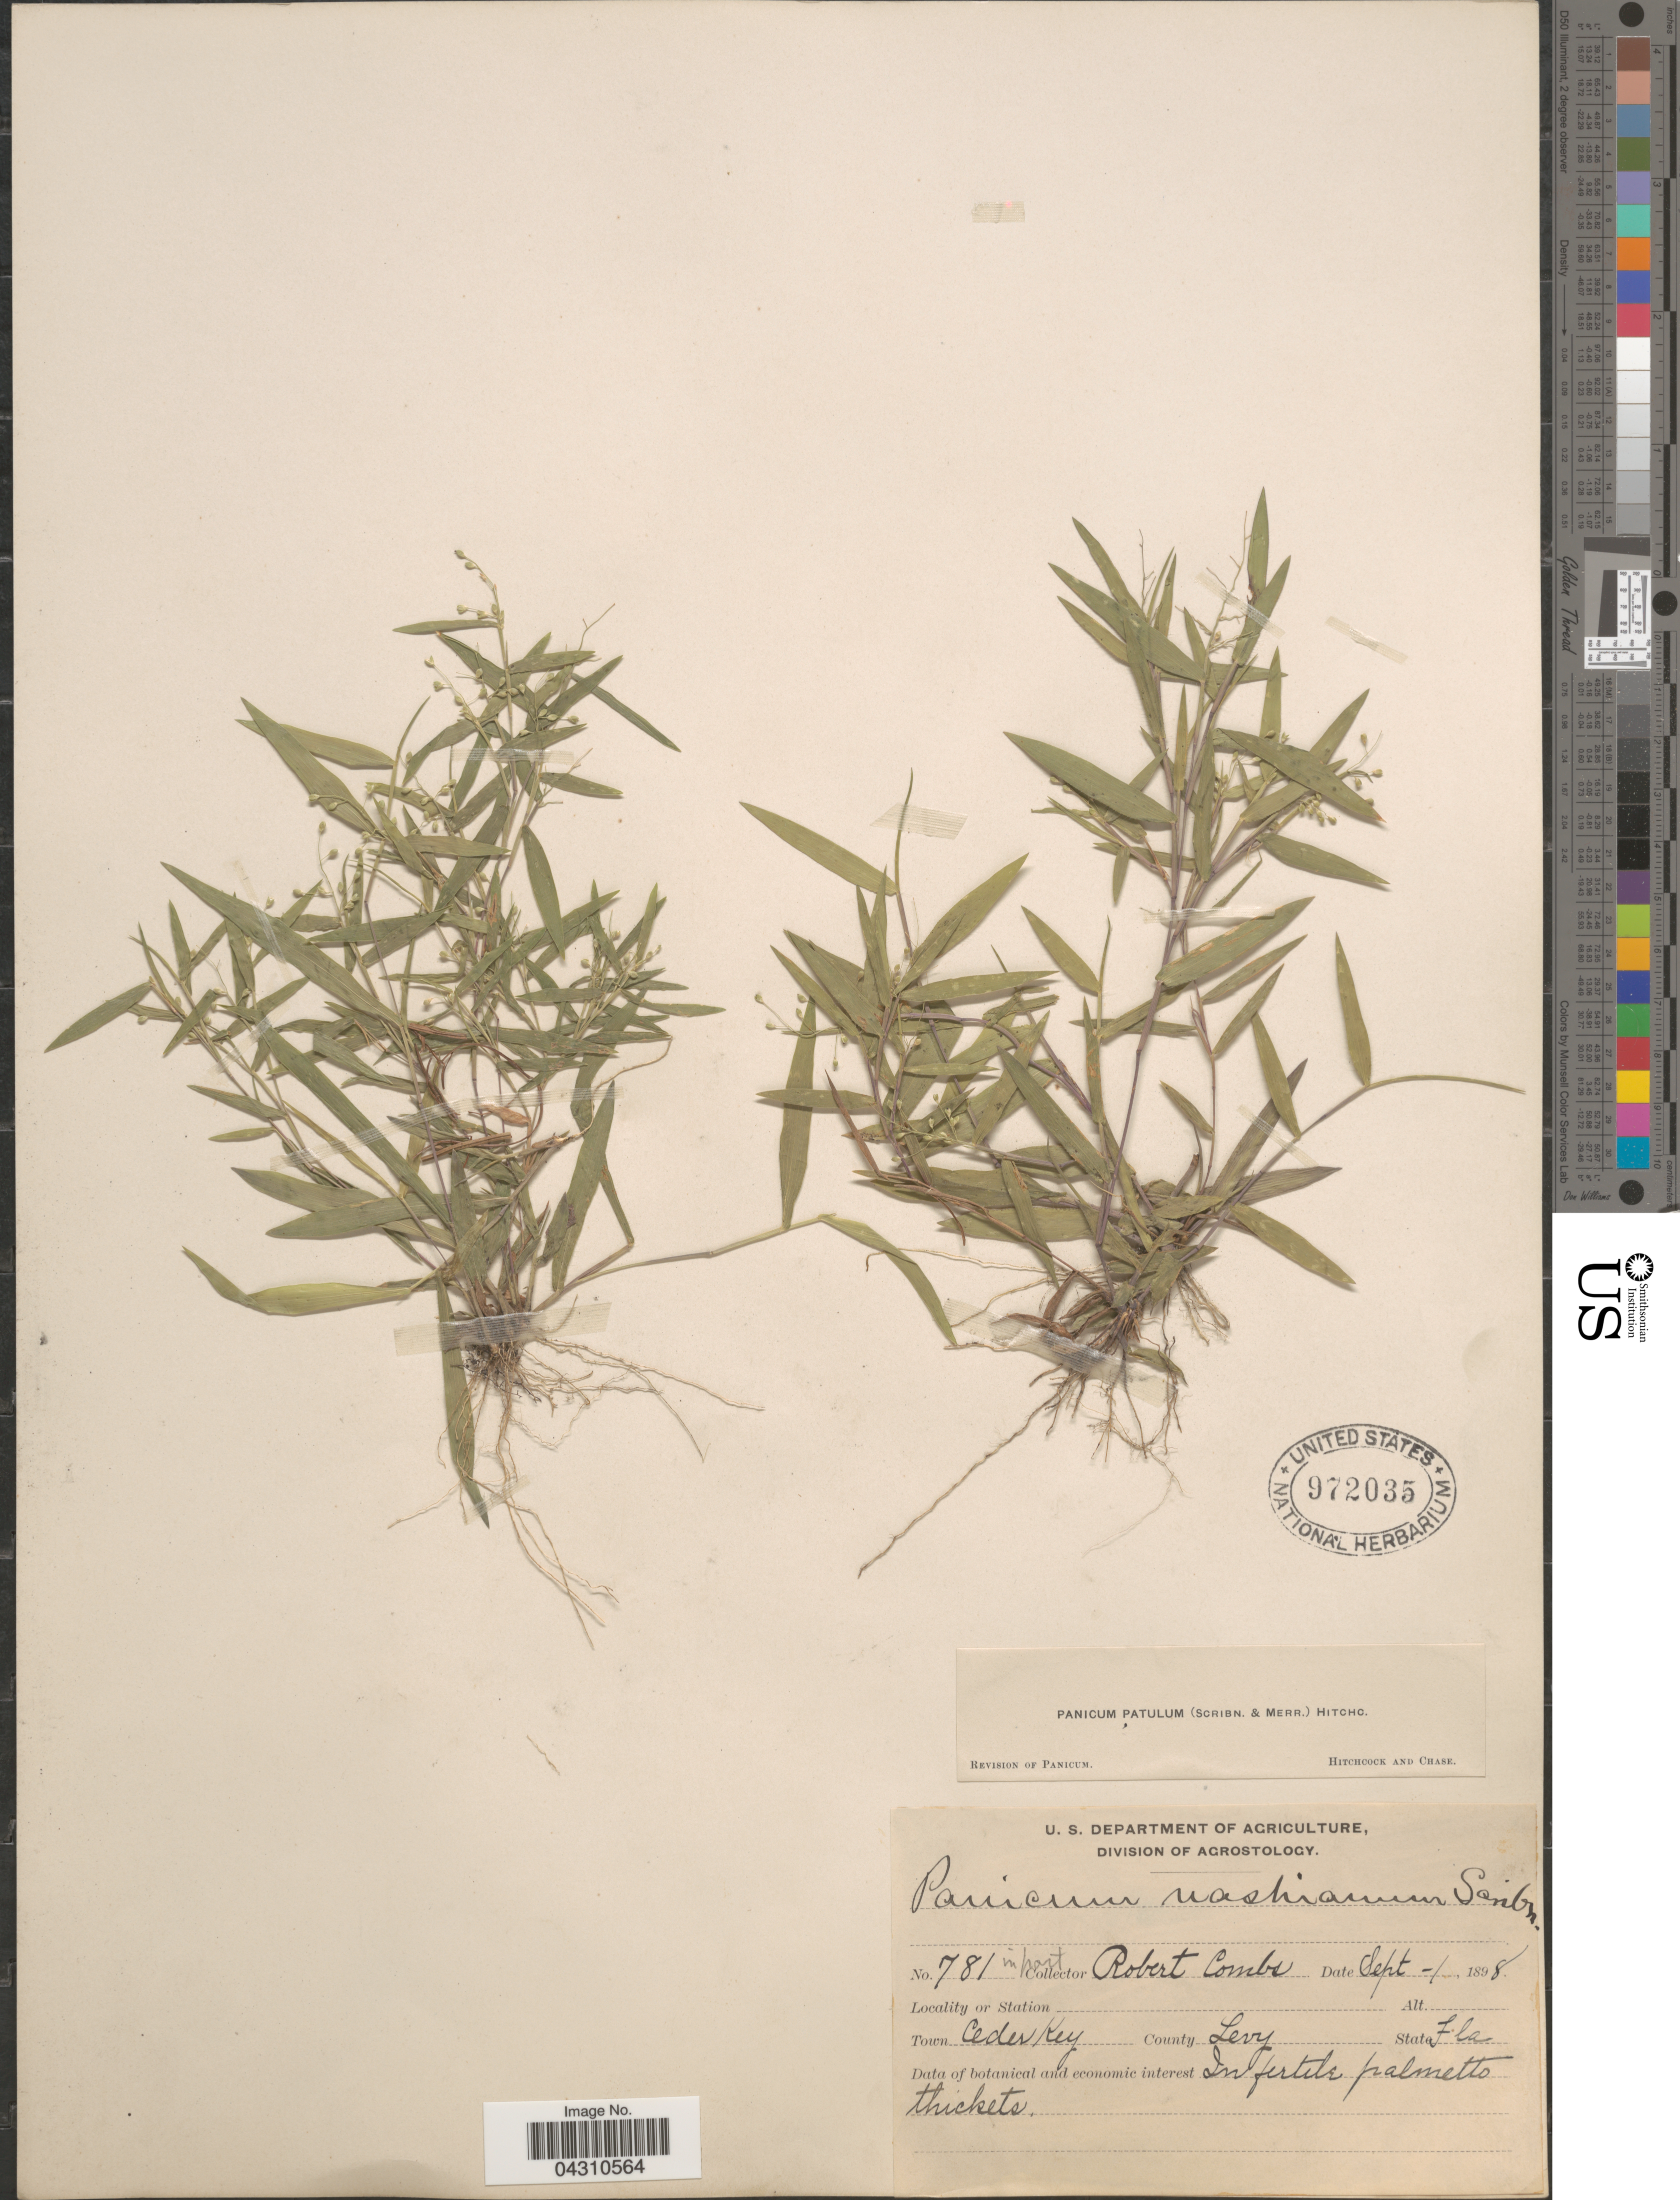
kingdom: Plantae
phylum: Tracheophyta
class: Liliopsida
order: Poales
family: Poaceae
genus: Dichanthelium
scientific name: Dichanthelium portoricense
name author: (Desv. ex Ham.) B.F. Hansen & Wunderlin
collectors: R. Combs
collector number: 781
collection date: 1898-09-01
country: United States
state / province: Florida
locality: Town Ceder Key. County Levy.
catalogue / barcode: US 972035